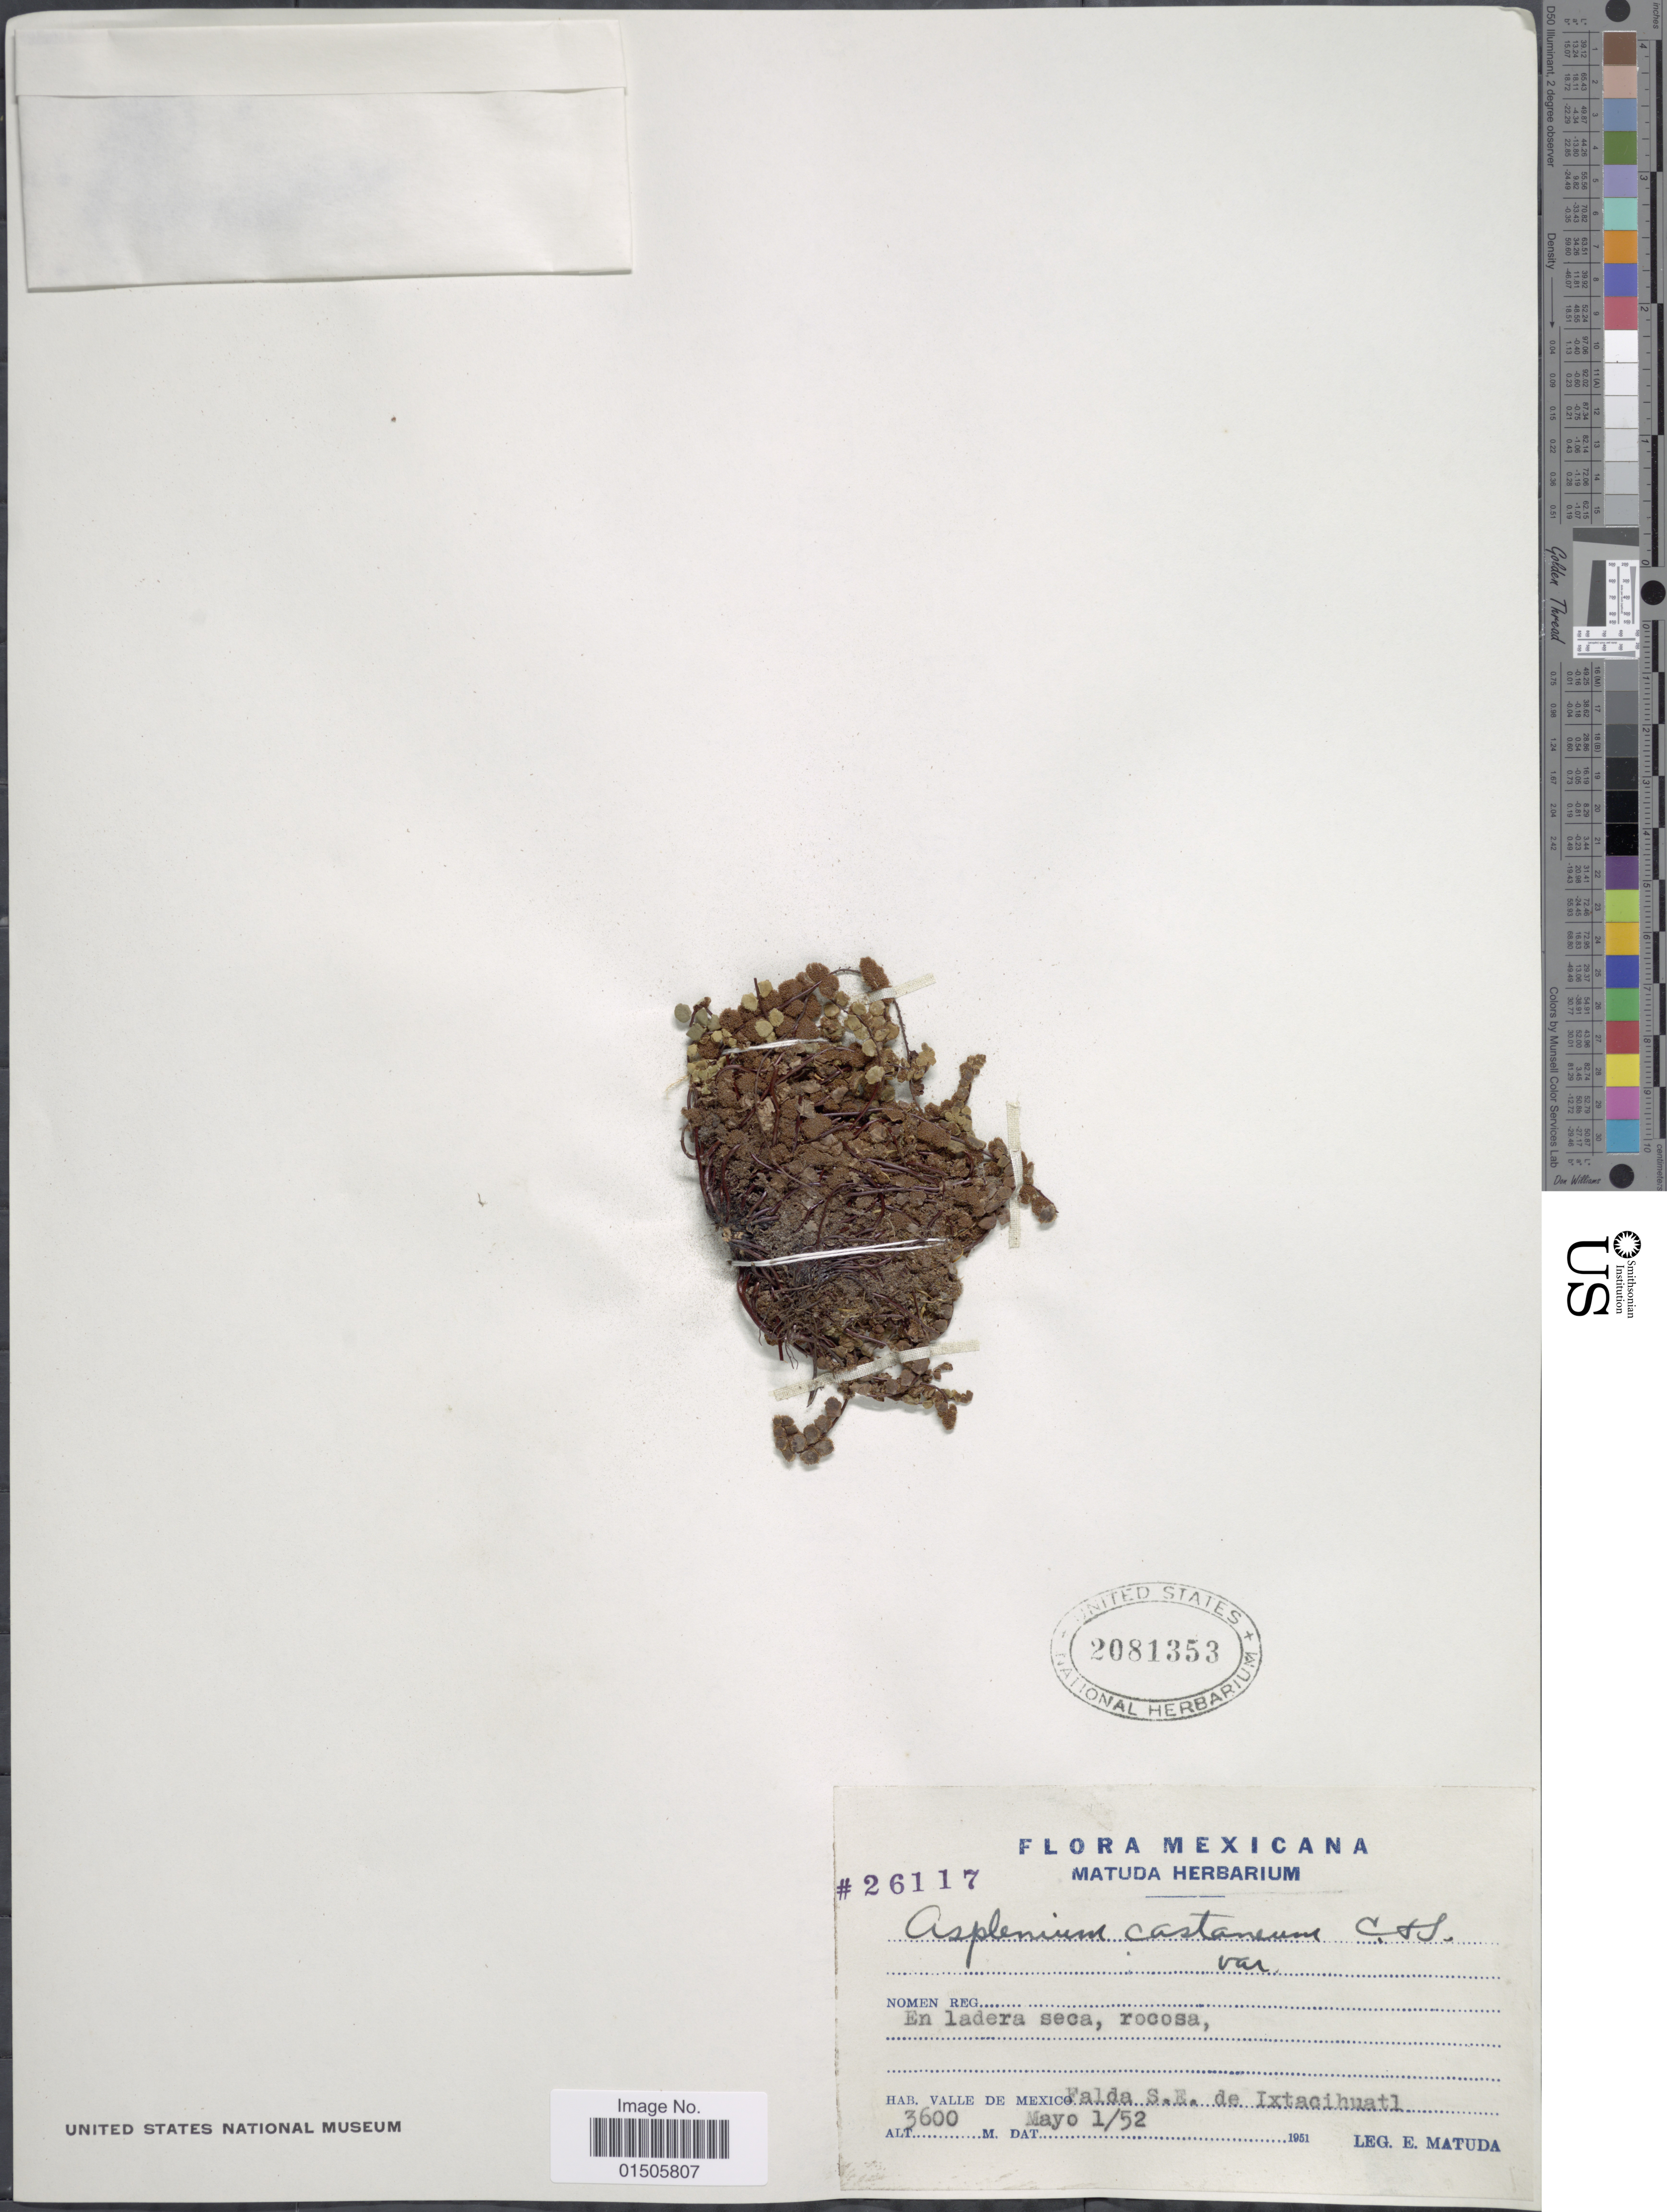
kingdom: Plantae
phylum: Tracheophyta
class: Polypodiopsida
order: Polypodiales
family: Aspleniaceae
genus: Asplenium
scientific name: Asplenium castaneum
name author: Schltdl. & Cham.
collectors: E. Matuda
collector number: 26117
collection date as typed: Transcribed d/m/y: 1/5/52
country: Mexico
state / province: México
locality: Falda S.E. de Ixtacihuatl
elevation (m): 3600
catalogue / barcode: US 2081353